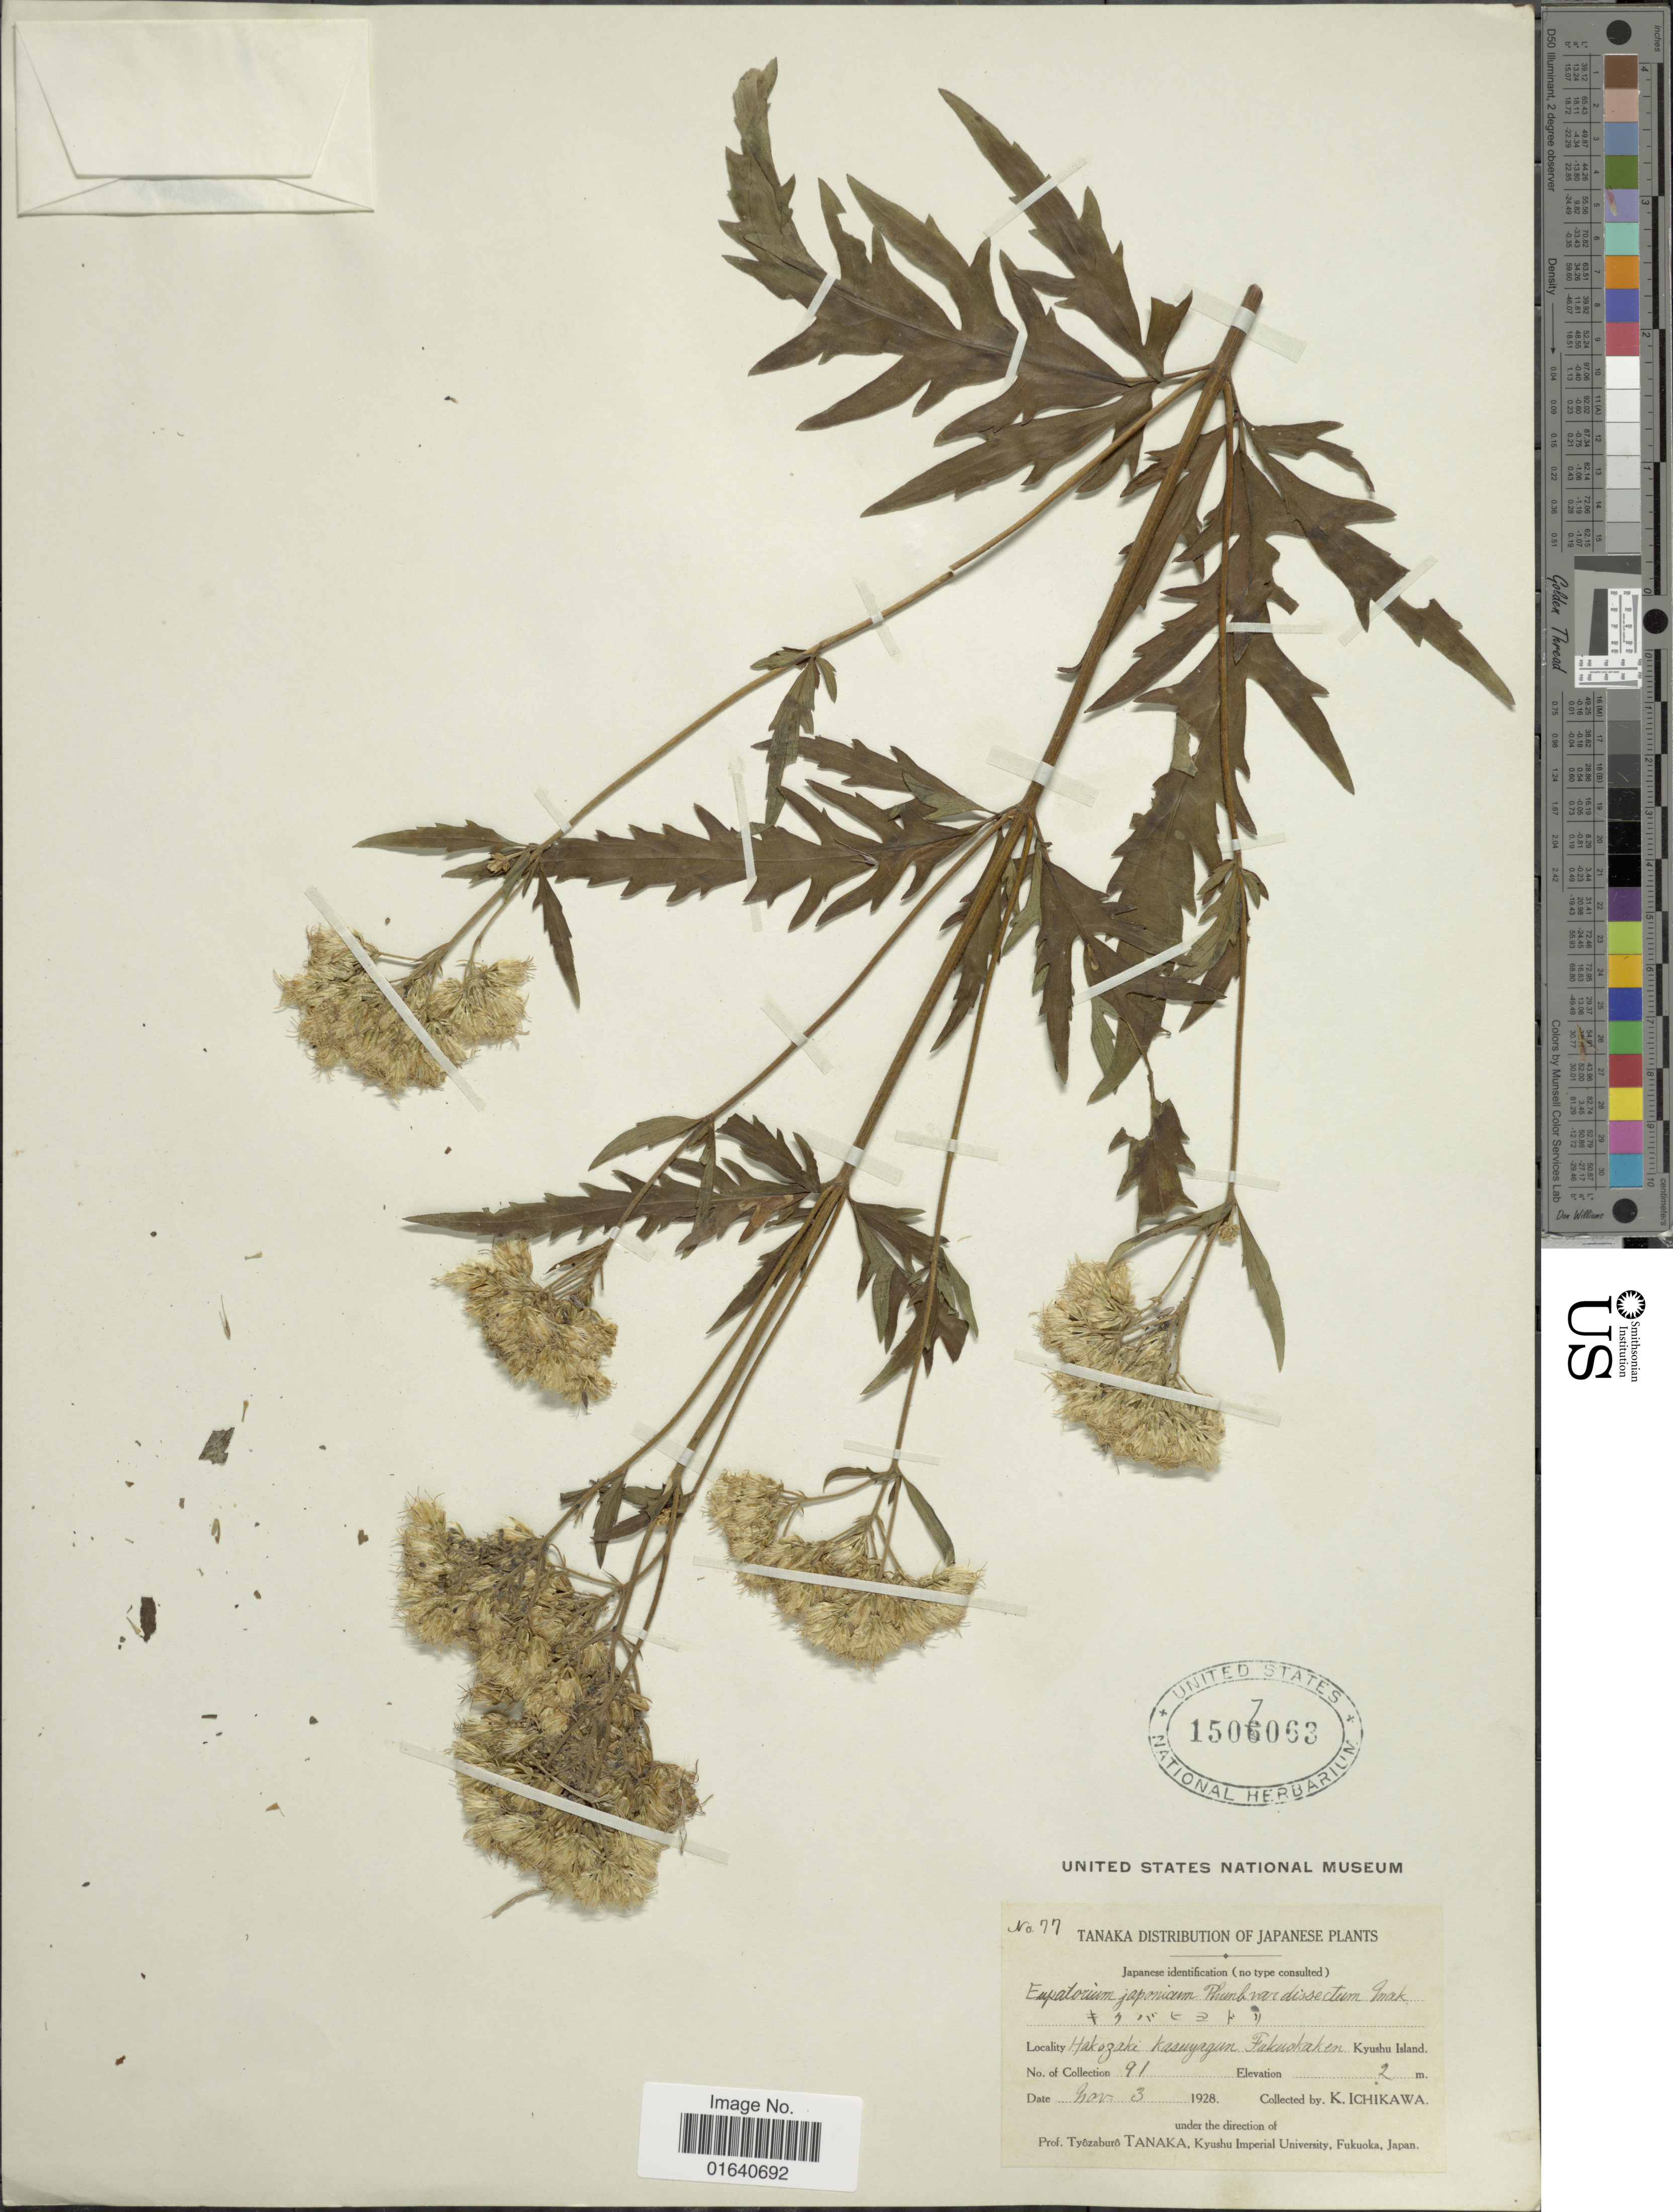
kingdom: Plantae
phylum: Tracheophyta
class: Magnoliopsida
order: Asterales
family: Asteraceae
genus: Eupatorium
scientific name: Eupatorium japonicum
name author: Thunb.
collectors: K. Ichikawa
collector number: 77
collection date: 1928-11-03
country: Japan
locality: Hakozaki Kasuyagun Fakuokaken, Kyushu Island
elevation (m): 2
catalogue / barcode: US 1507063